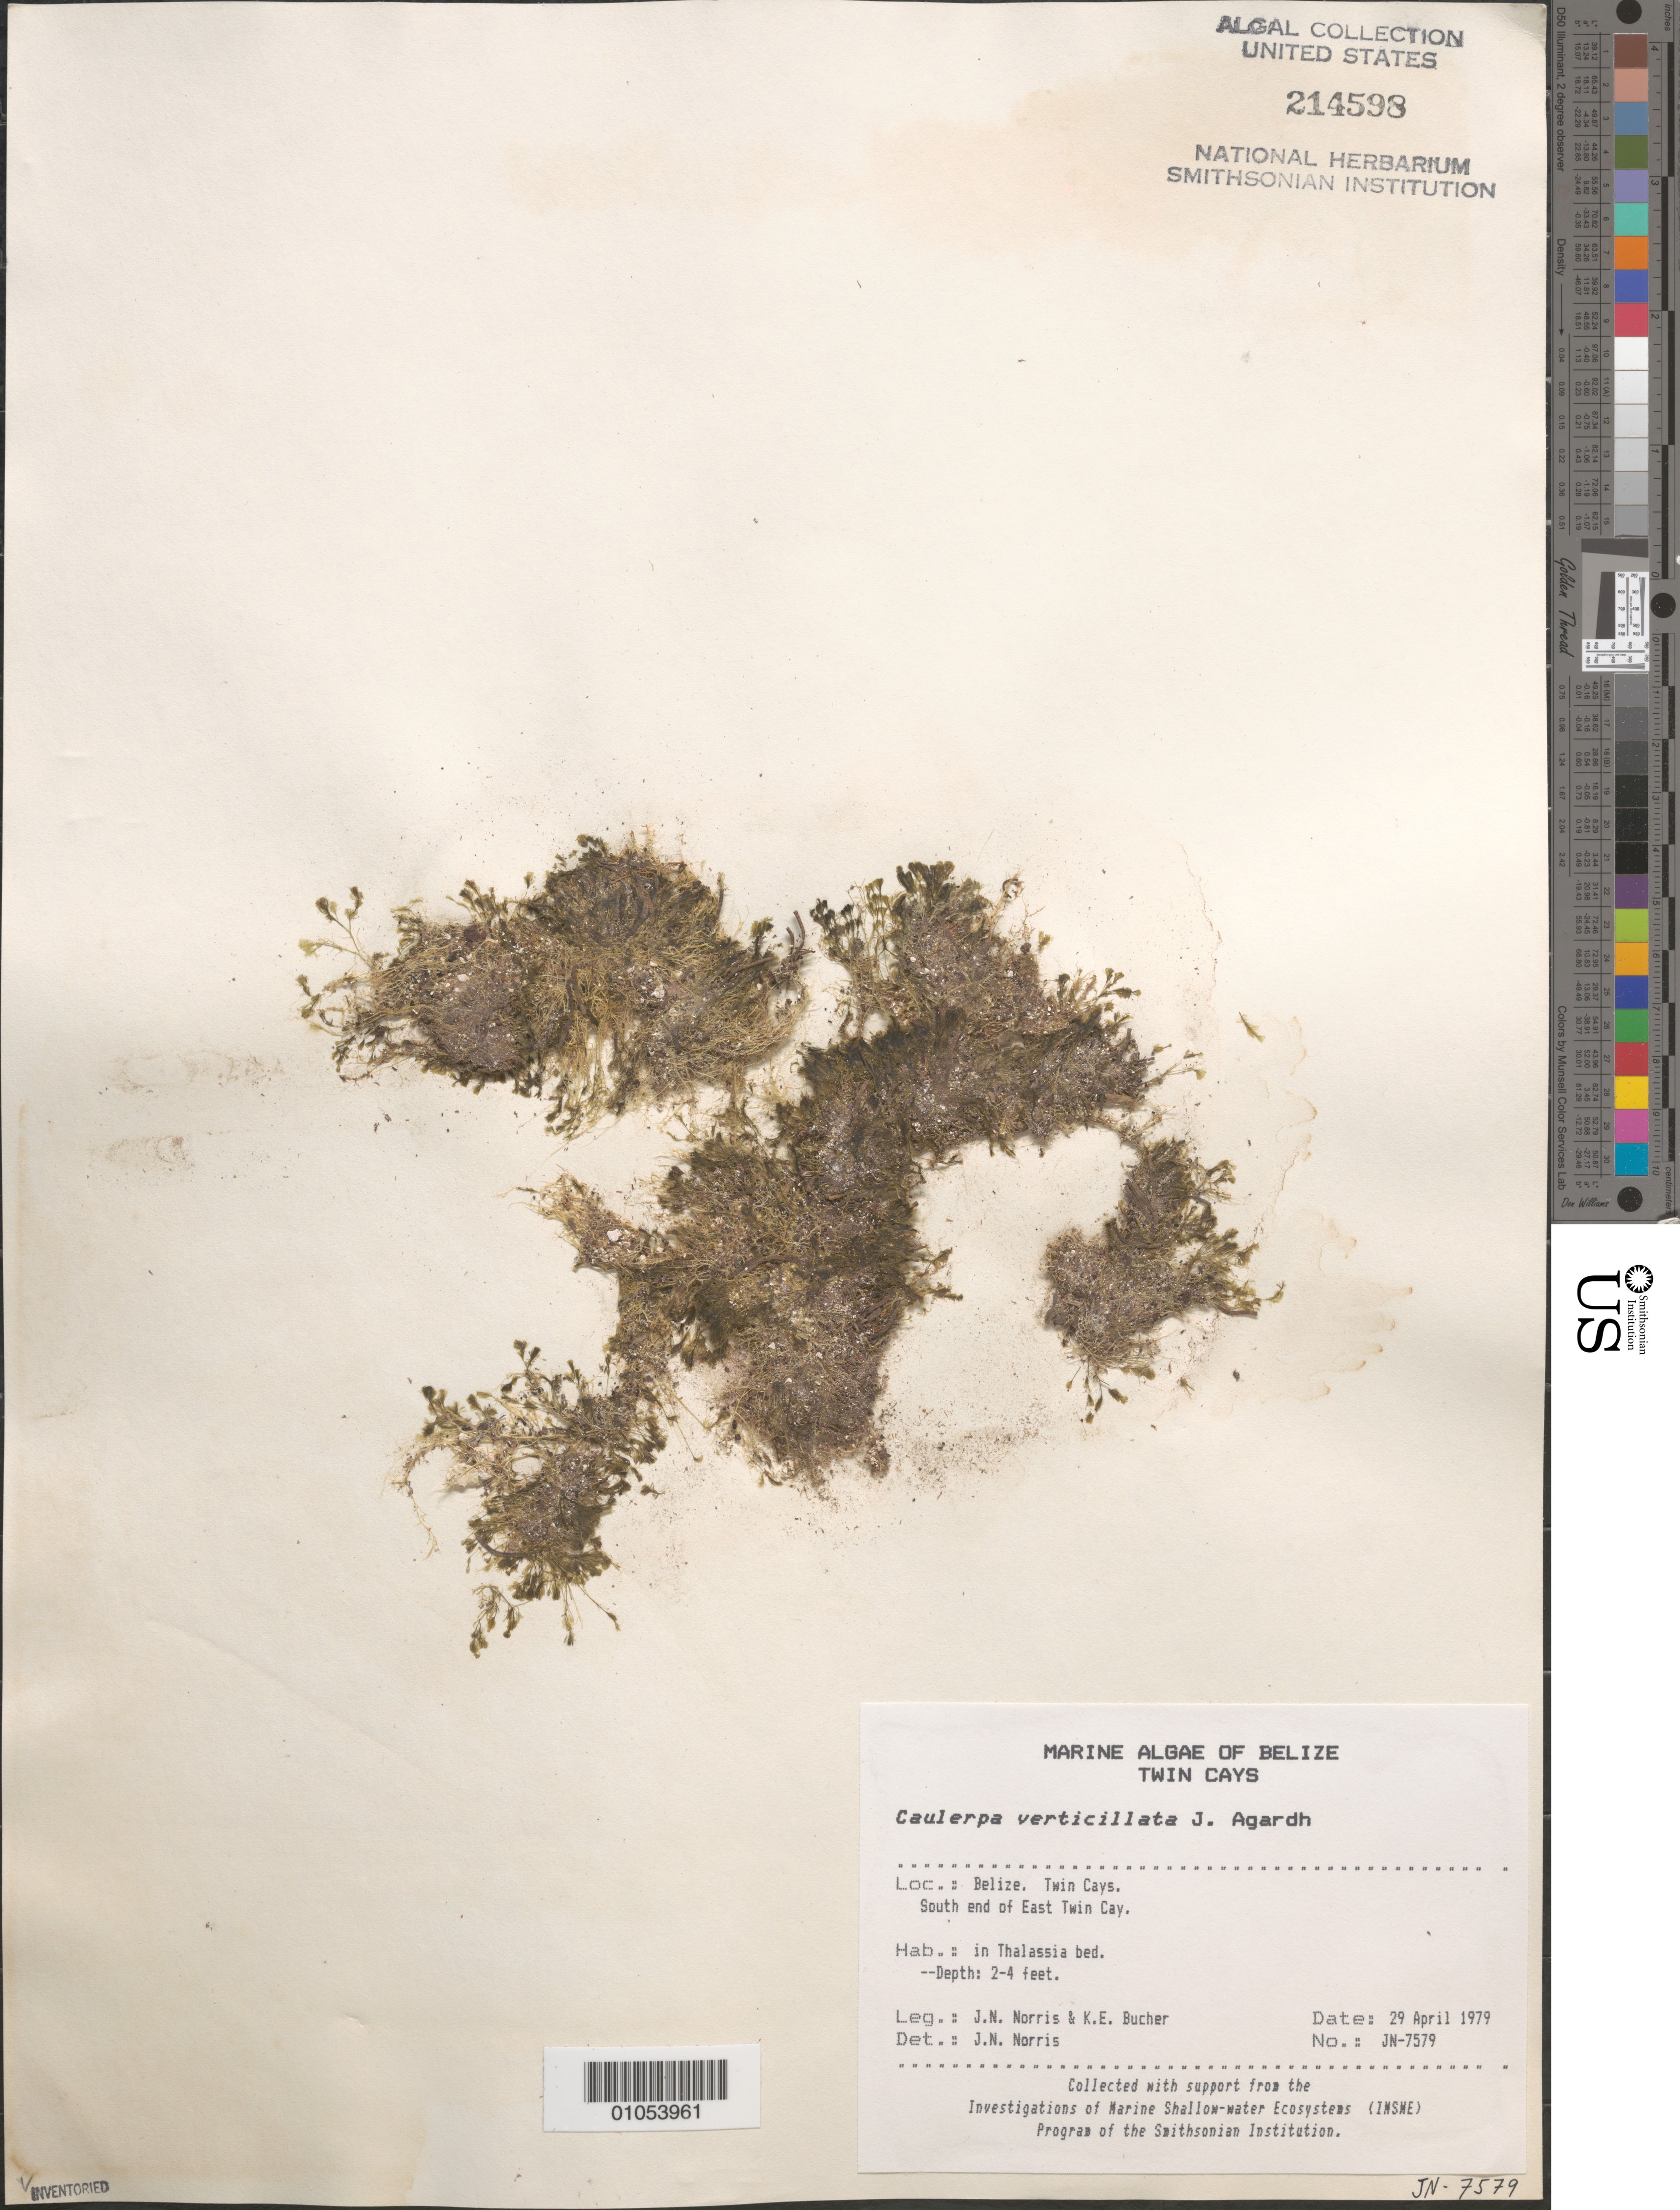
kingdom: Plantae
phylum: Chlorophyta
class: Ulvophyceae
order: Bryopsidales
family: Caulerpaceae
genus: Caulerpa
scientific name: Caulerpa verticillata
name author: J. Agardh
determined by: Norris, James N.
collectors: J. N. Norris & K. E. Bucher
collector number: JN-7579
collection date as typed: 29 Apr 1979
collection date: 1979-04-29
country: Belize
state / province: Stann Creek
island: East Twin Cay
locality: South end of East Twin Cay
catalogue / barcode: US 214598